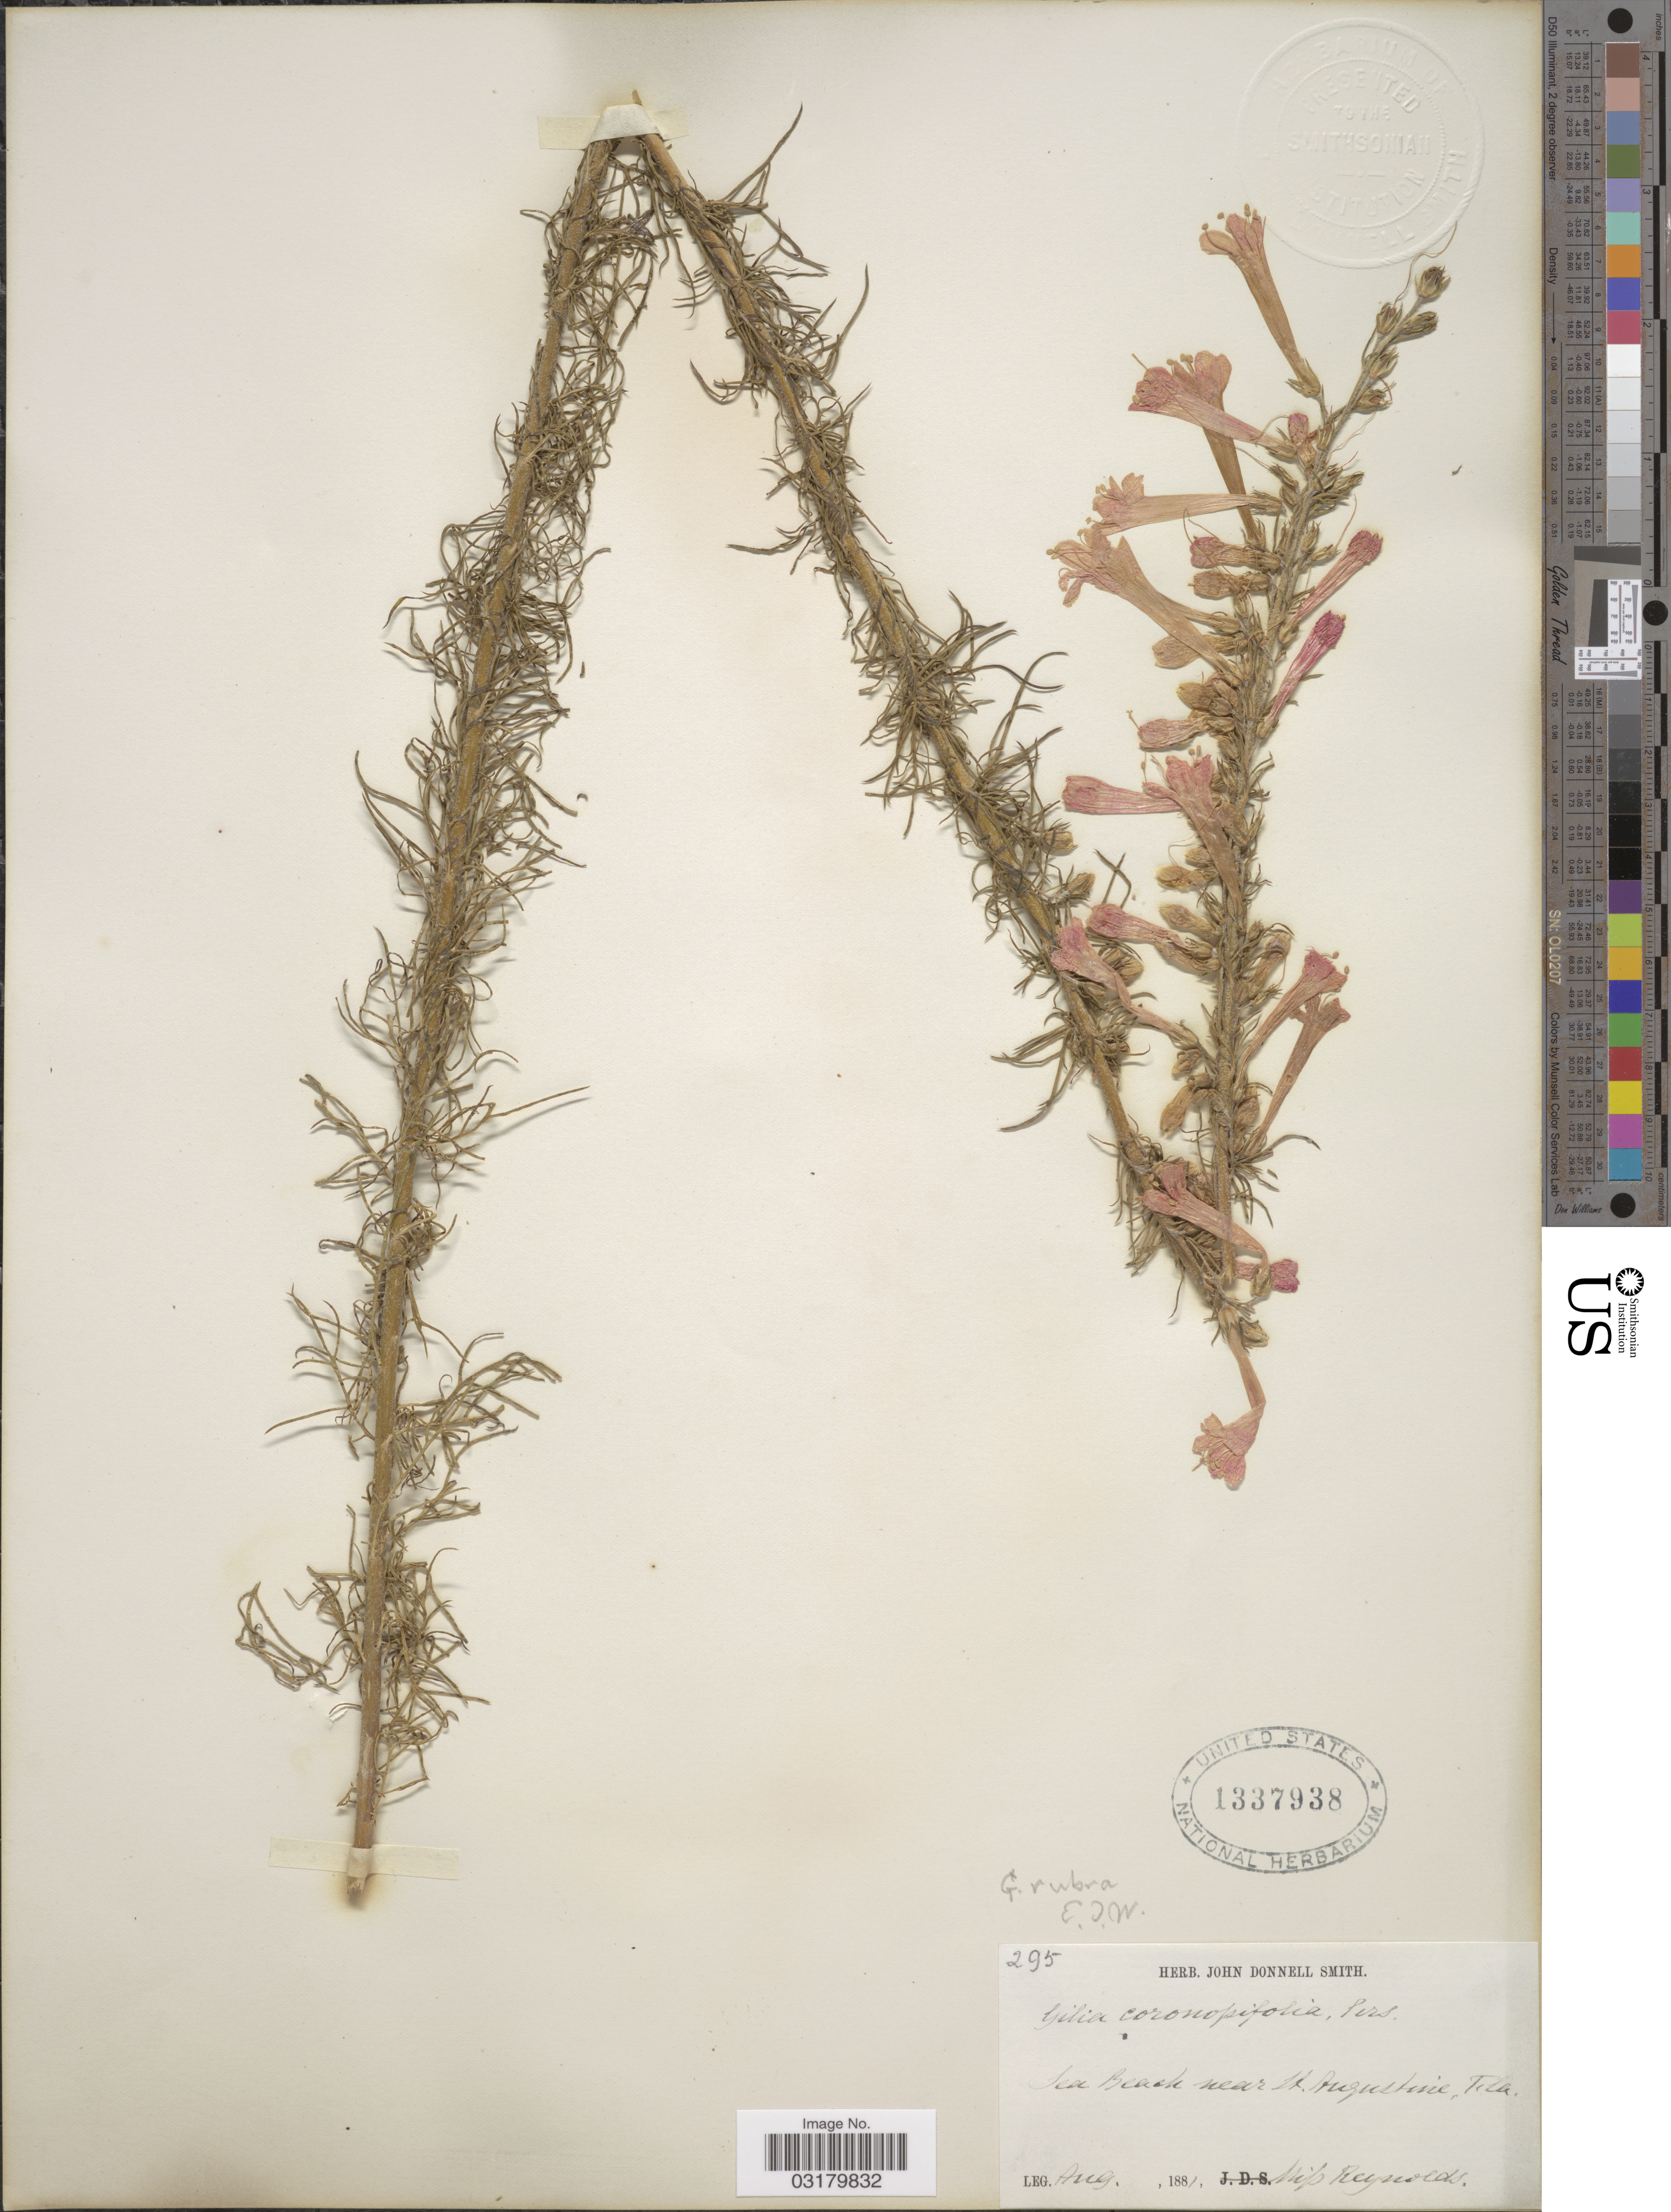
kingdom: Plantae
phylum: Tracheophyta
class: Magnoliopsida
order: Ericales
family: Polemoniaceae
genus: Ipomopsis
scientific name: Ipomopsis rubra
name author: (L.) Wherry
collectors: Miss Reynolds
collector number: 295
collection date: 1881-08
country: United States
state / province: Florida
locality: Sea Beach near St. Augustine.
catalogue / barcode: US 1337938